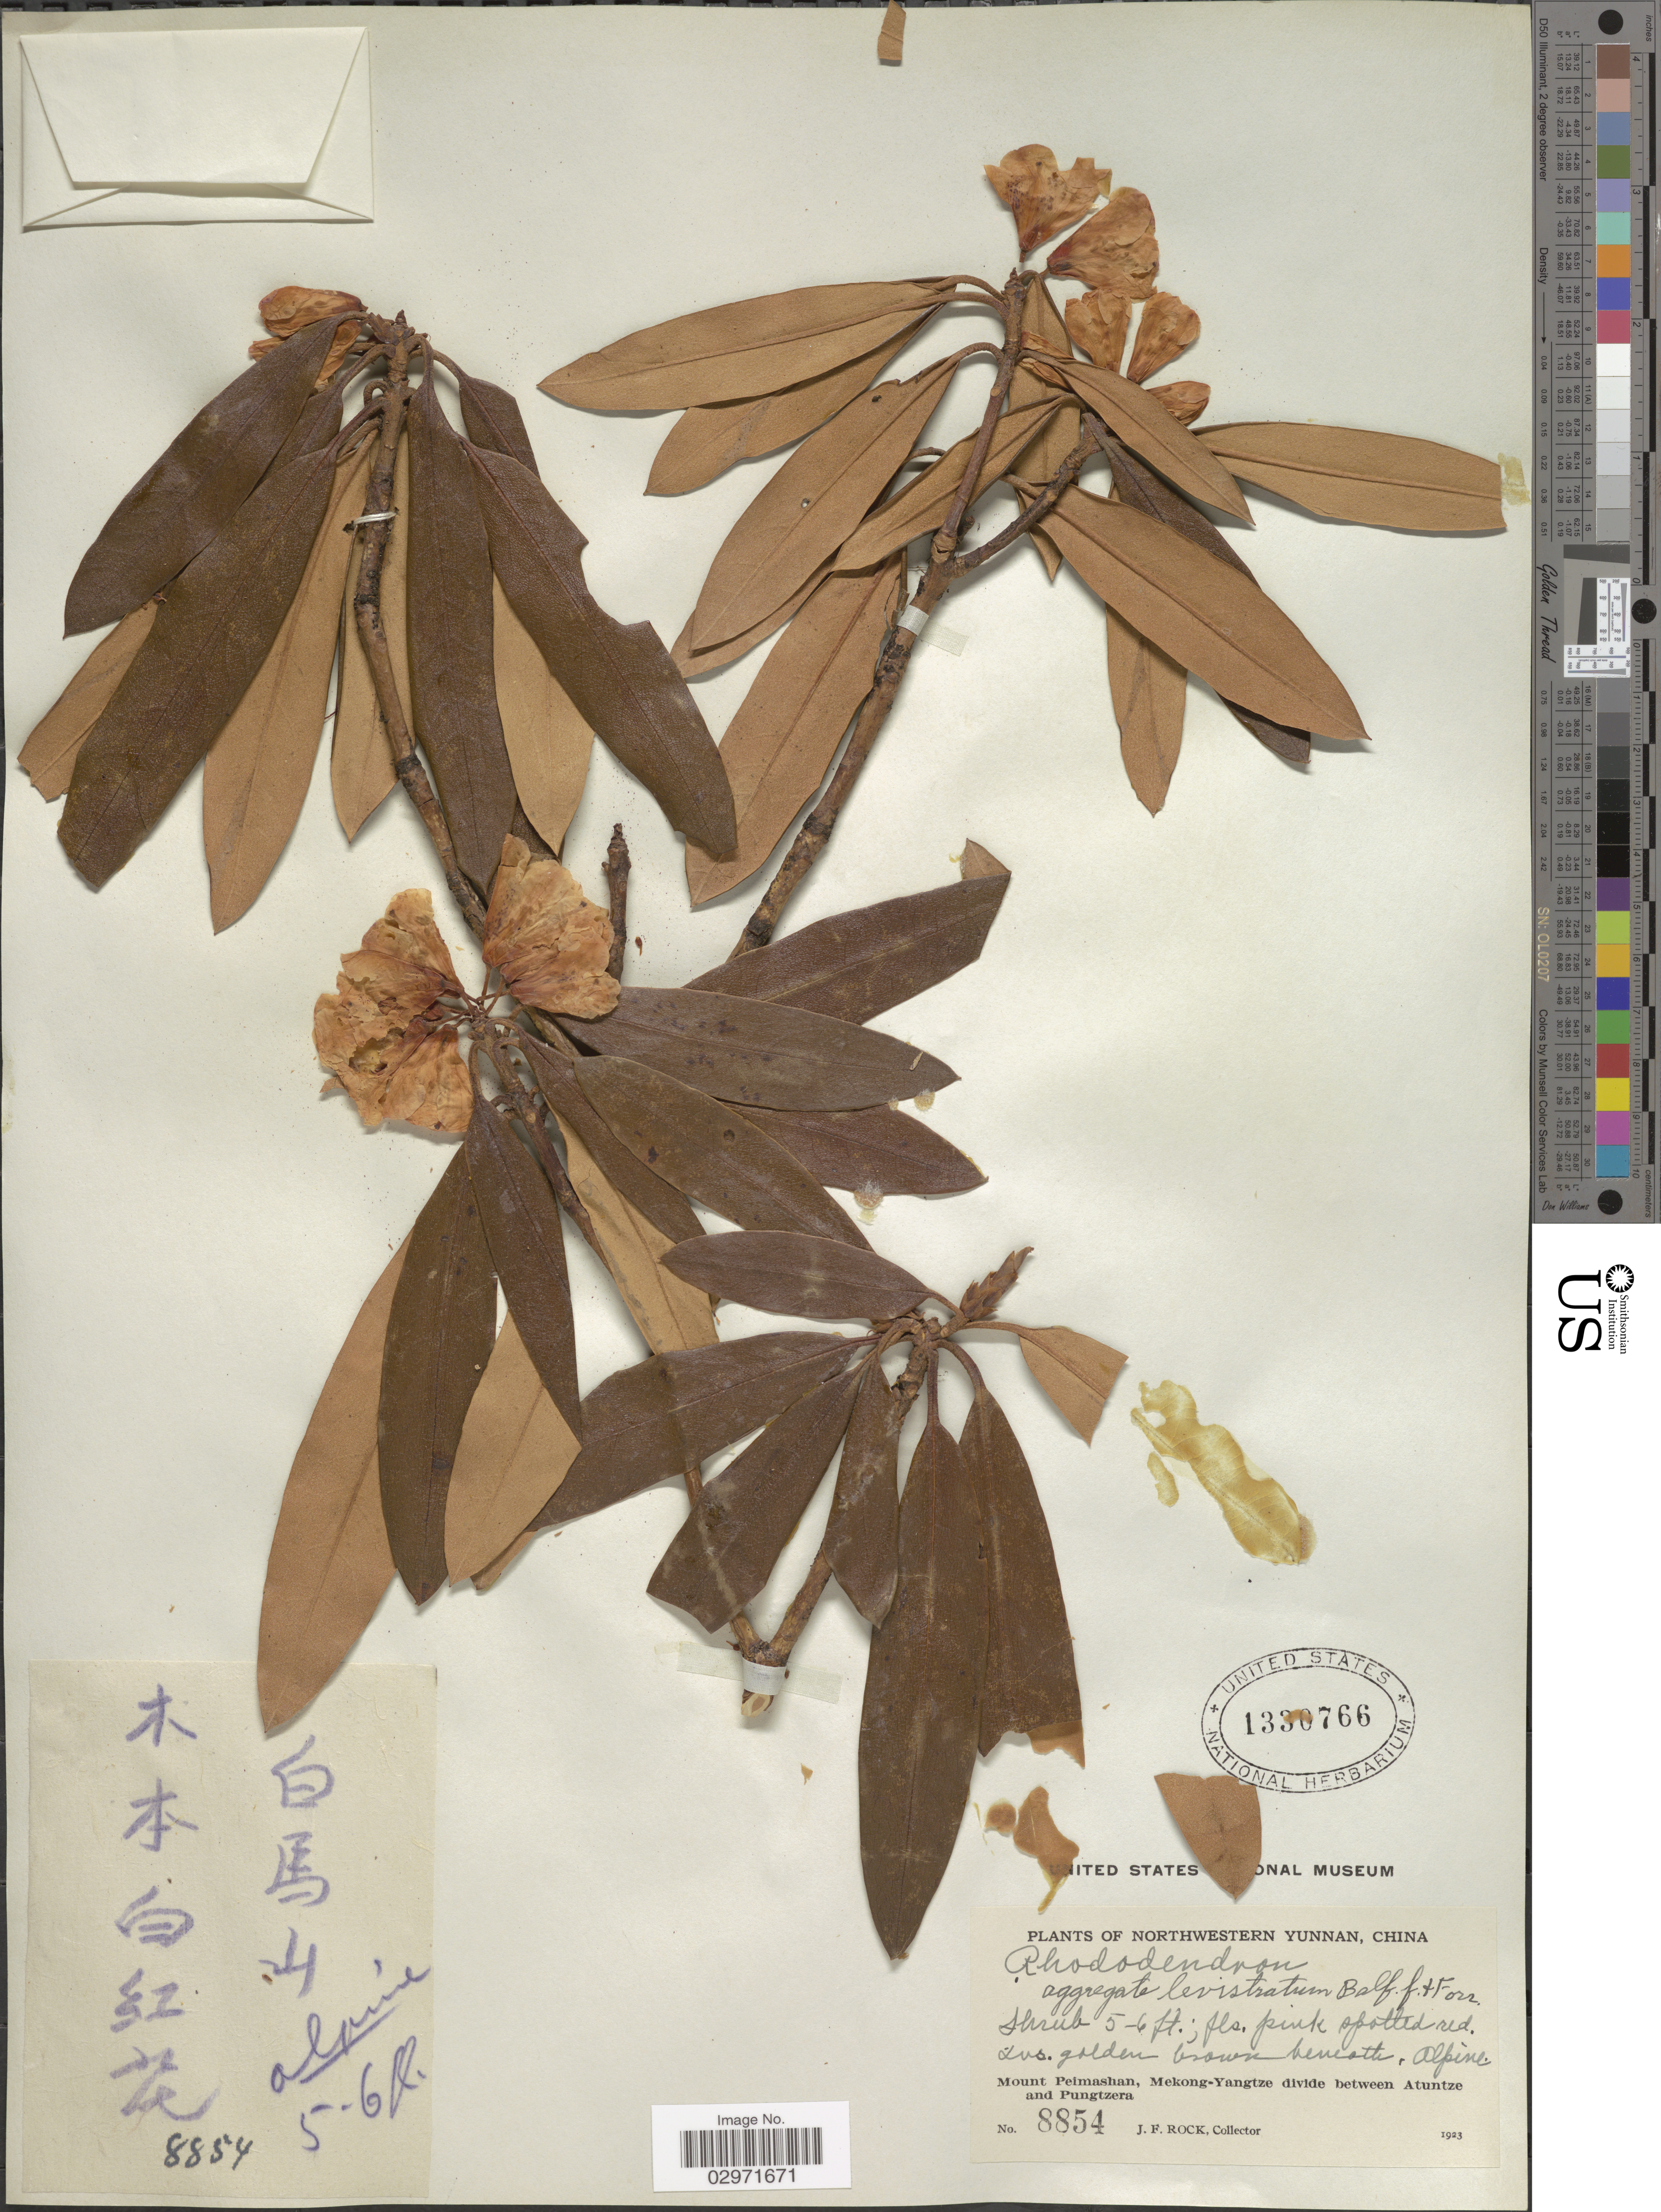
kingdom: Plantae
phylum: Tracheophyta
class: Magnoliopsida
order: Ericales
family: Ericaceae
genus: Rhododendron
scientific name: Rhododendron levistratum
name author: Balf. f. & Forrest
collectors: J. Rock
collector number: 8854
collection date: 1923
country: China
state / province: Yunnan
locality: Northwestern Yunnan. Mount Peimashan, Mekong-Yangtze divide between Atuntze and Pungtzera. Alpine regions. Alpine.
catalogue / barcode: US 1330766